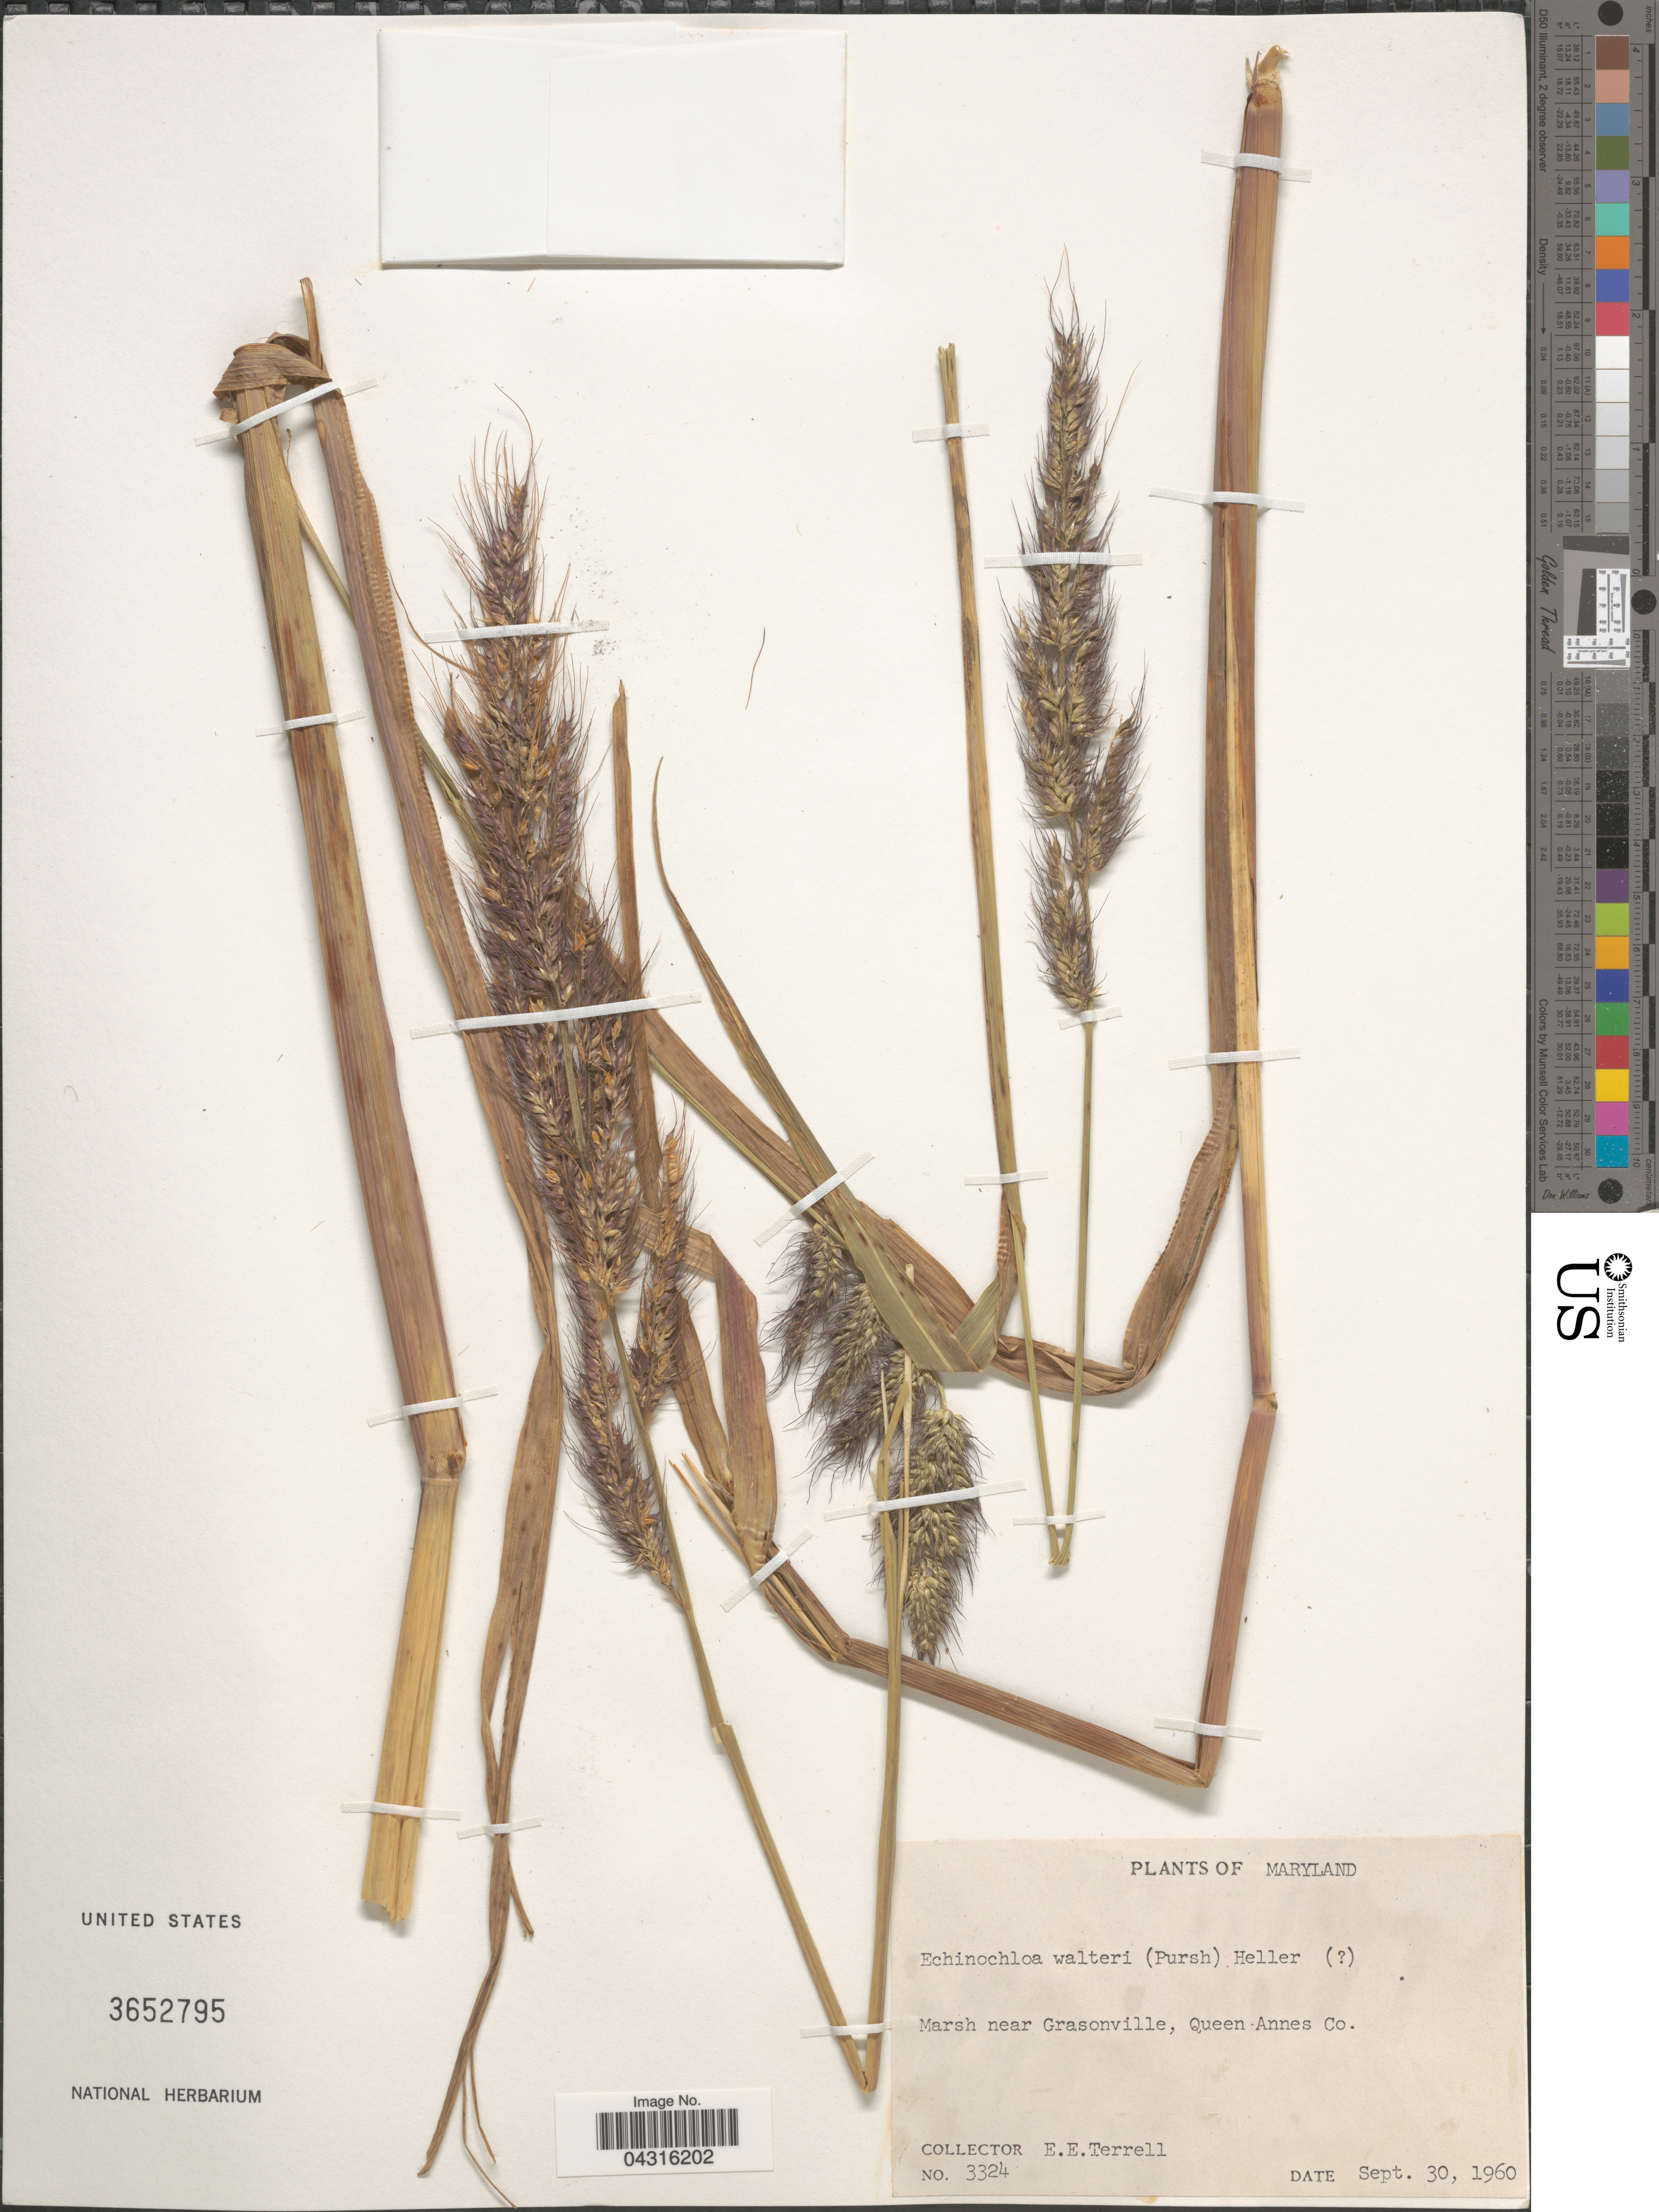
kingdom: Plantae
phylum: Tracheophyta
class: Liliopsida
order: Poales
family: Poaceae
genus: Echinochloa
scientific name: Echinochloa walteri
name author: (Pursh) A. Heller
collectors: E. E. Terrell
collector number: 3324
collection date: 1960-09-30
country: United States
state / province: Maryland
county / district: Queen Anne's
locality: Marsh near Grasonville, Queen Annes Co.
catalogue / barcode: US 3652795